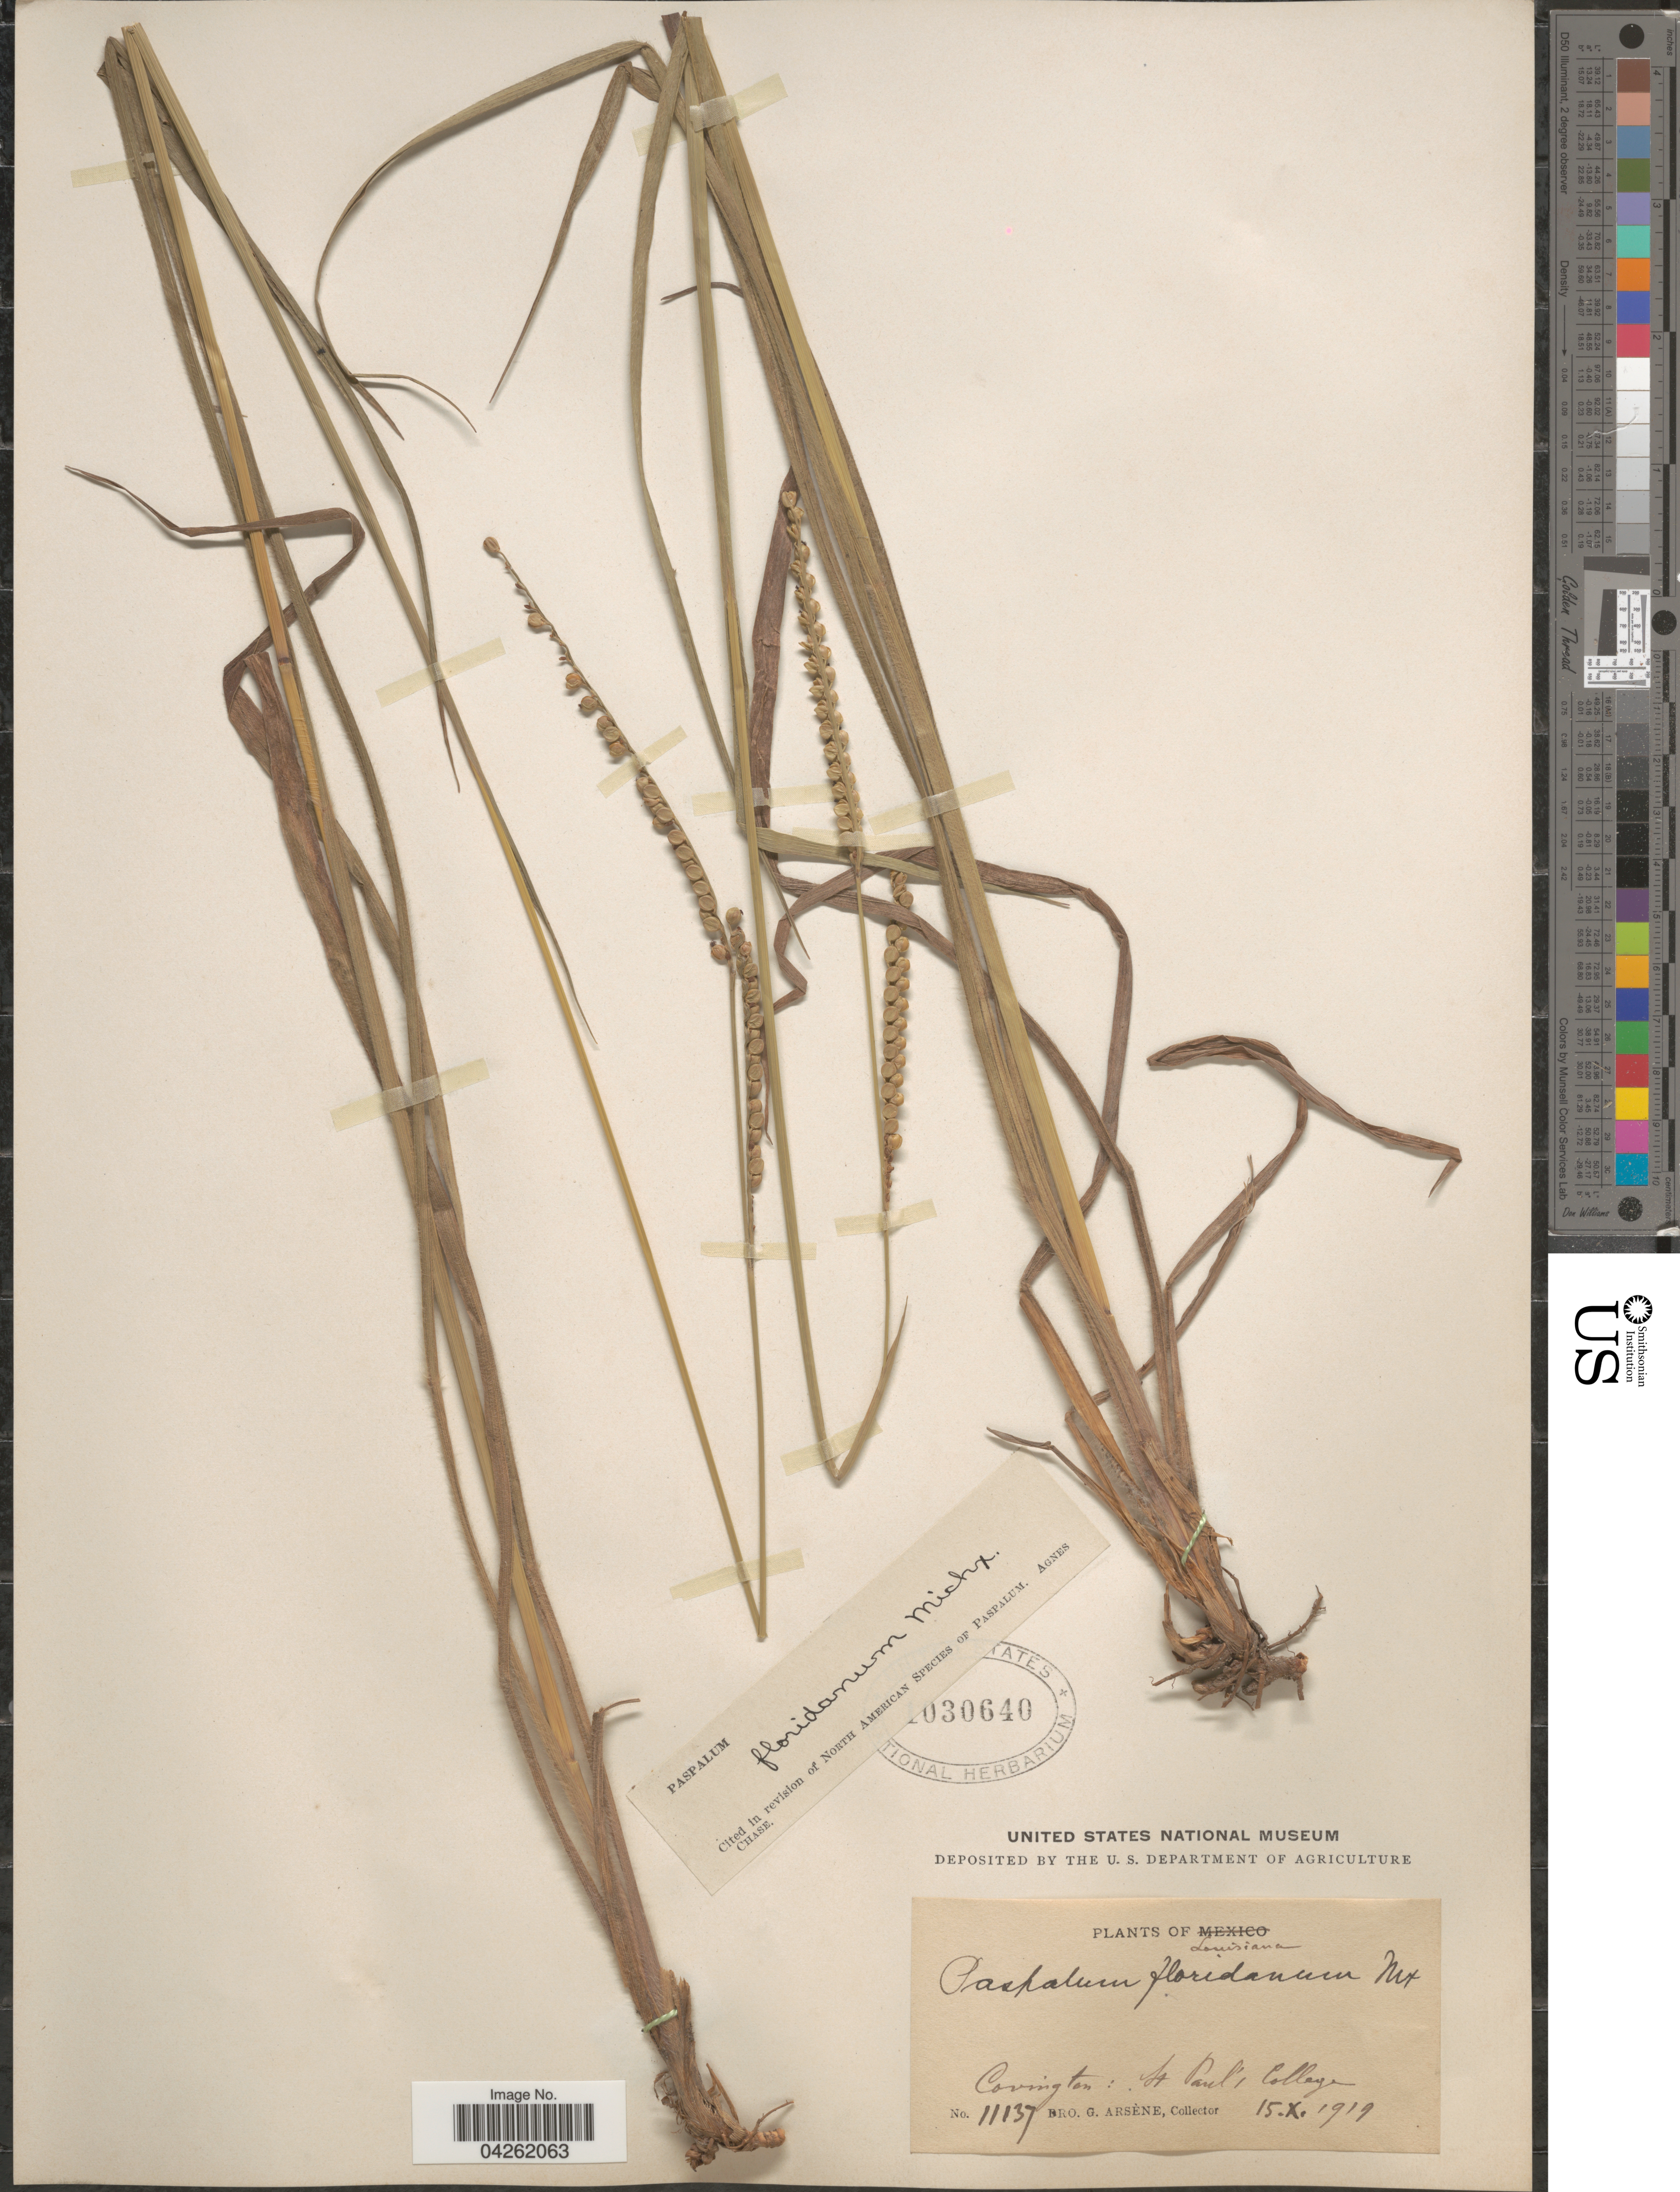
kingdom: Plantae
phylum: Tracheophyta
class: Liliopsida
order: Poales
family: Poaceae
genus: Paspalum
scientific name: Paspalum floridanum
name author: Michx.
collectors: Bro. G. Arsène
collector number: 11137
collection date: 1919-10-15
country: United States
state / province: Louisiana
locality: Covington: St Paul's College.